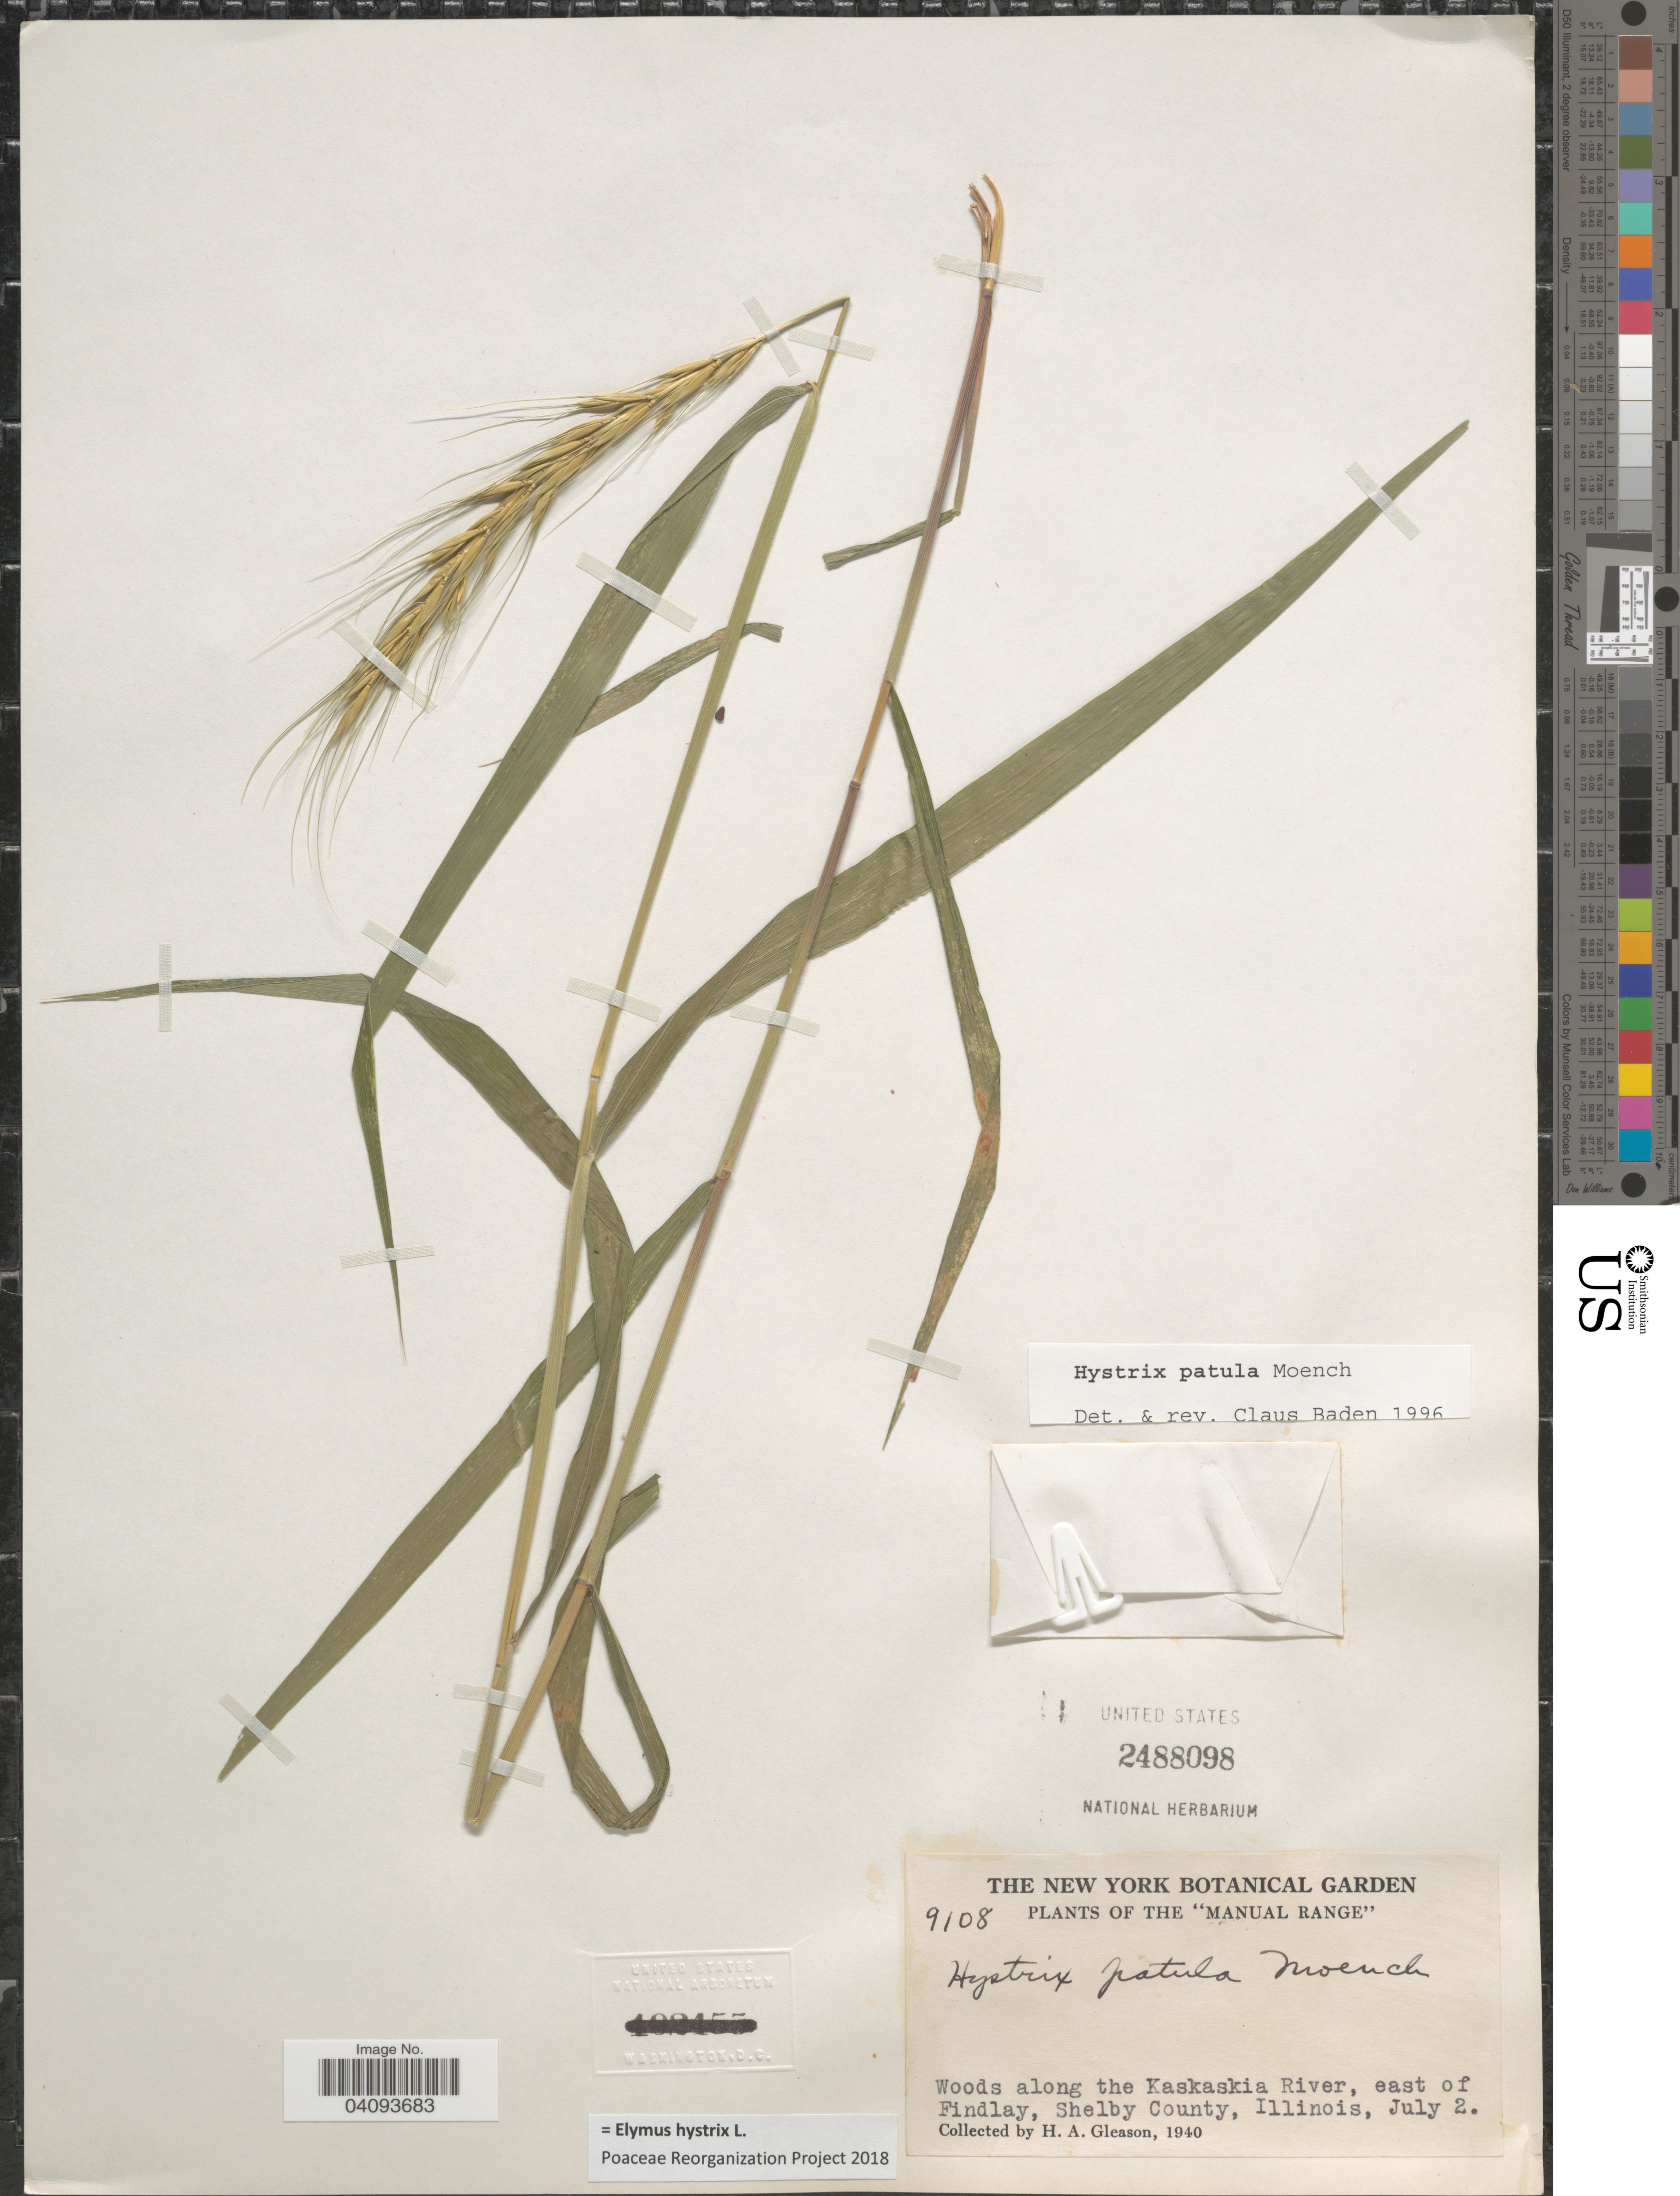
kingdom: Plantae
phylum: Tracheophyta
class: Liliopsida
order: Poales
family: Poaceae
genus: Elymus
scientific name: Elymus hystrix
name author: L.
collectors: H. A. Gleason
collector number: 9108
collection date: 1940-07-02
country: United States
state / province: Illinois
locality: The "Manual Range". Woods along the Kaskaskia River, east of Findlay, Shelby County.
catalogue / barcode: US 2488098